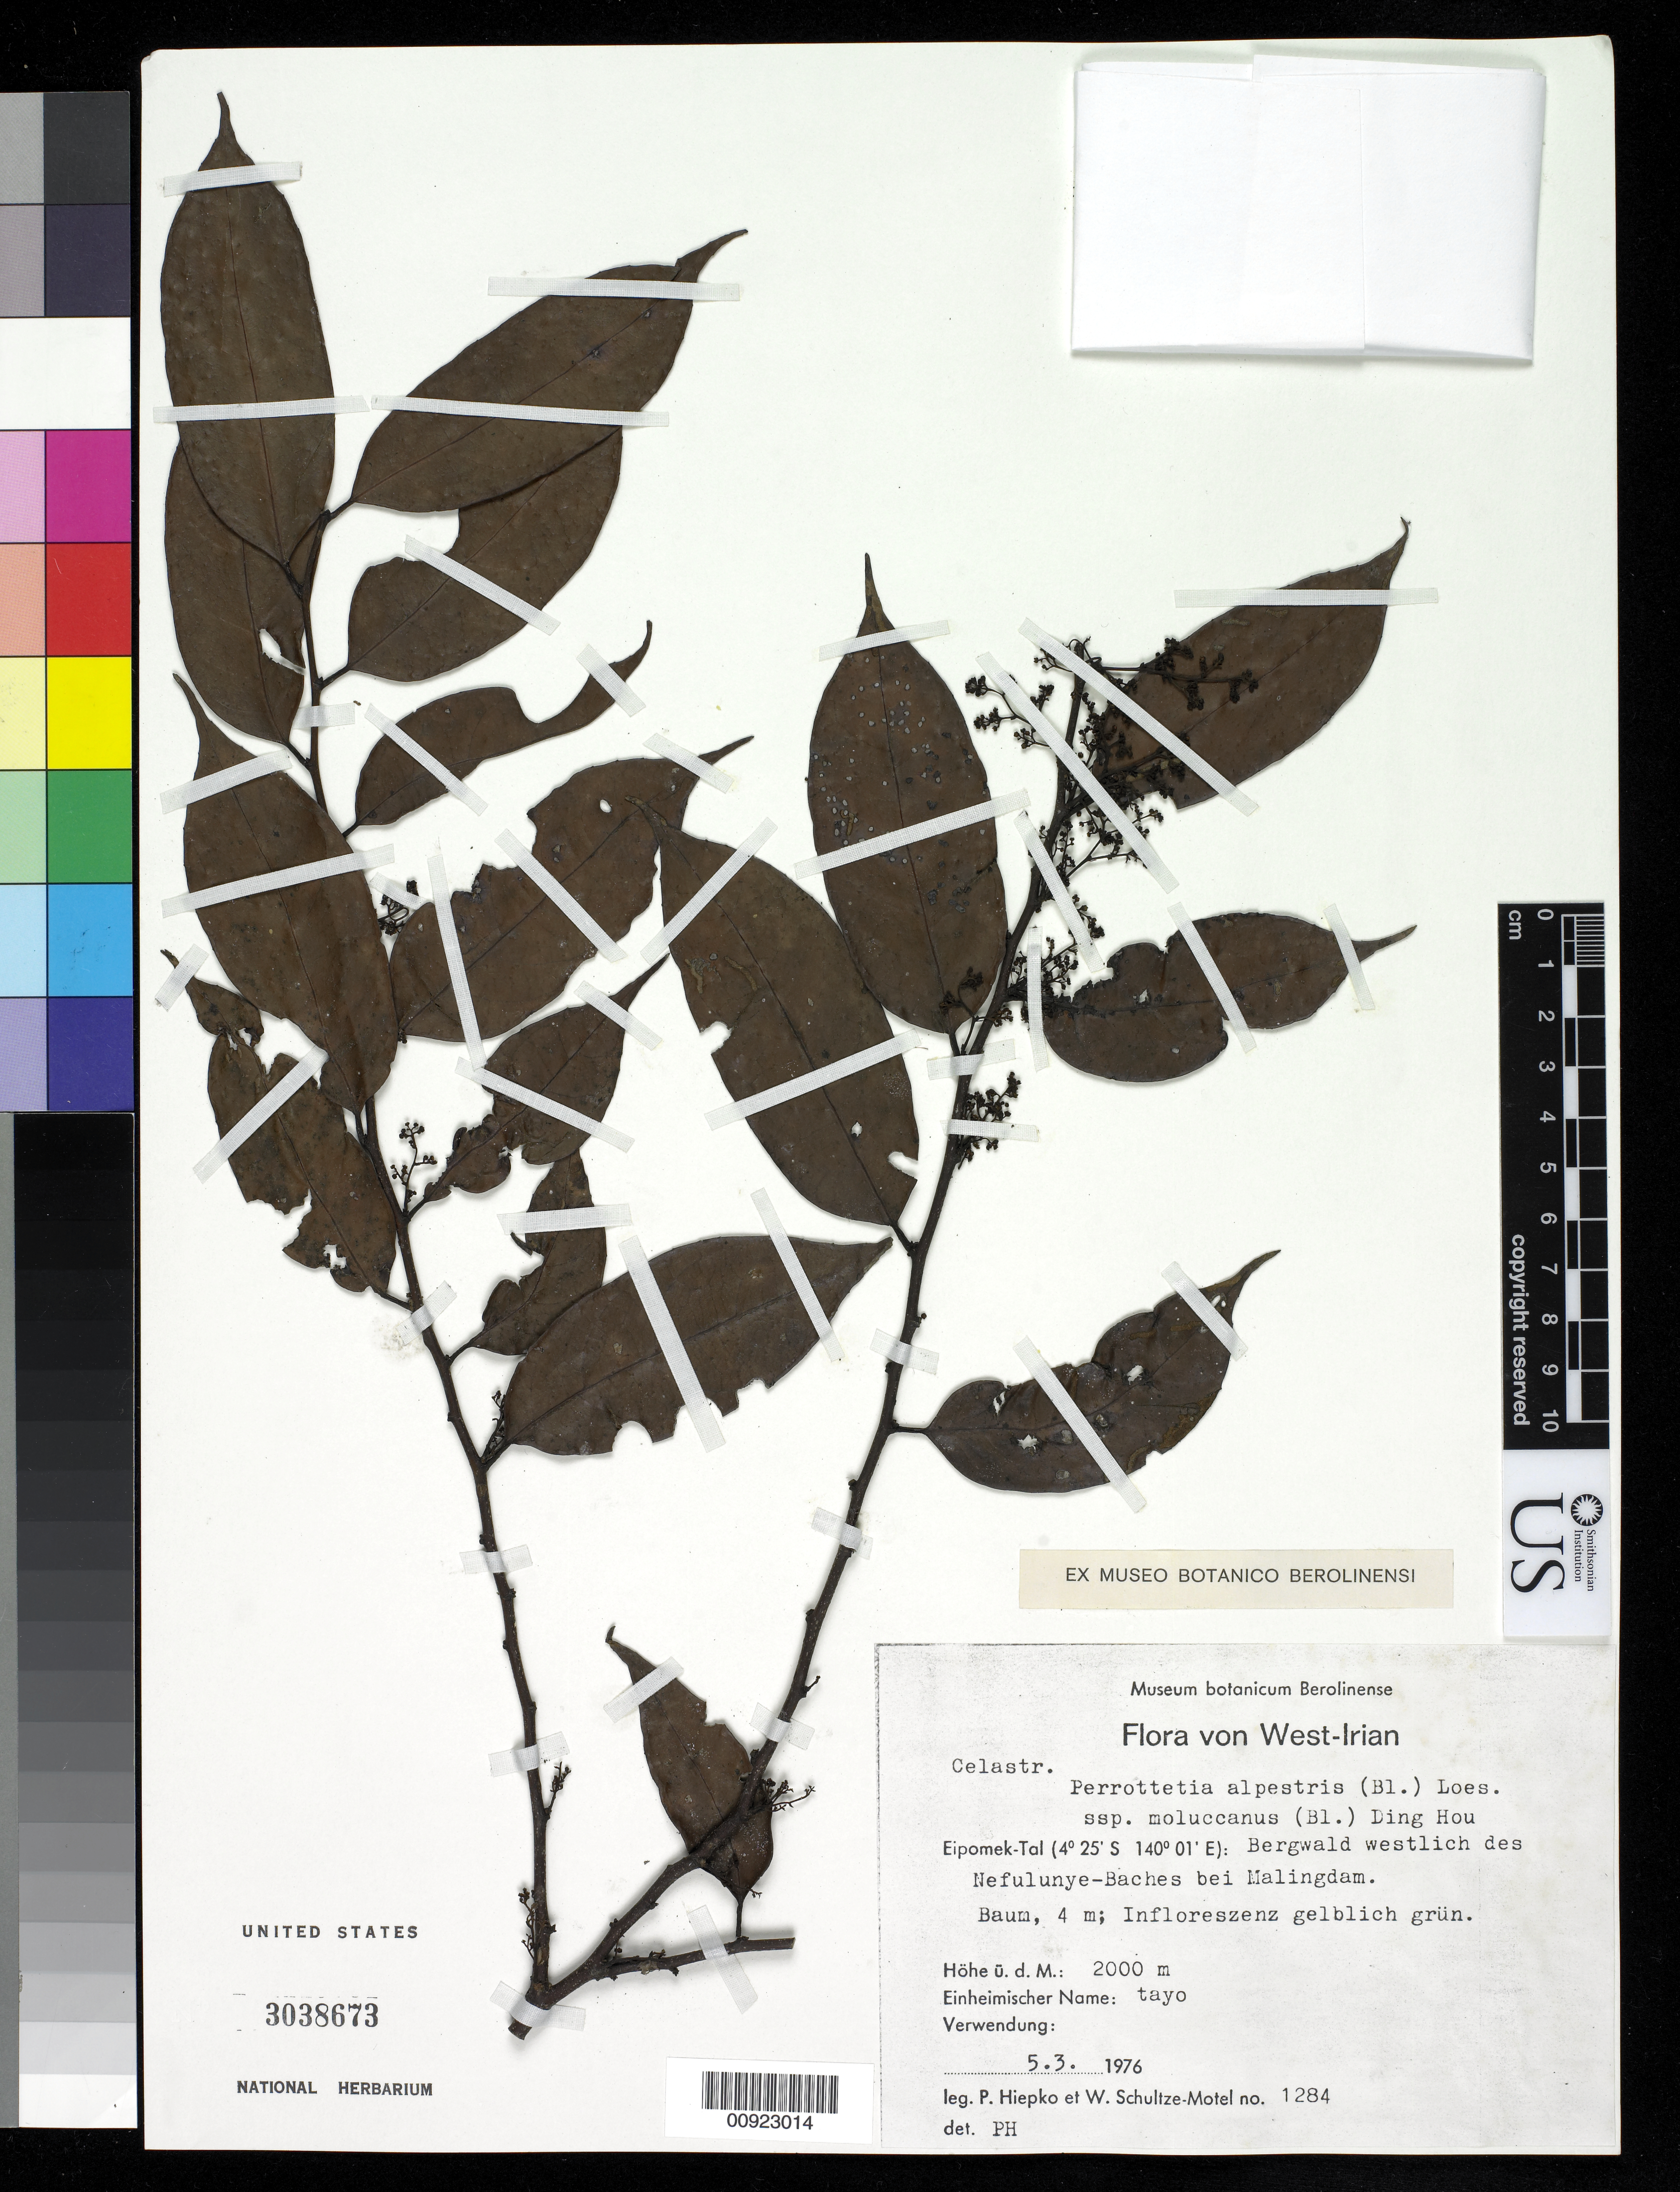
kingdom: Plantae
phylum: Tracheophyta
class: Magnoliopsida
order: Huerteales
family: Dipentodontaceae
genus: Perrottetia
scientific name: Perrottetia alpestris subsp. moluccana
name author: (Blume) Ding Hou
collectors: P. H. Hiepko & W. Schultze-Motel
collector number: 1284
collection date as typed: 05 Mar 1976 or 03 May 1976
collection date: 1976-03-05 or 1976-05-03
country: Indonesia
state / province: Papua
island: New Guinea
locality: Irian Jaya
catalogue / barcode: US 3038673